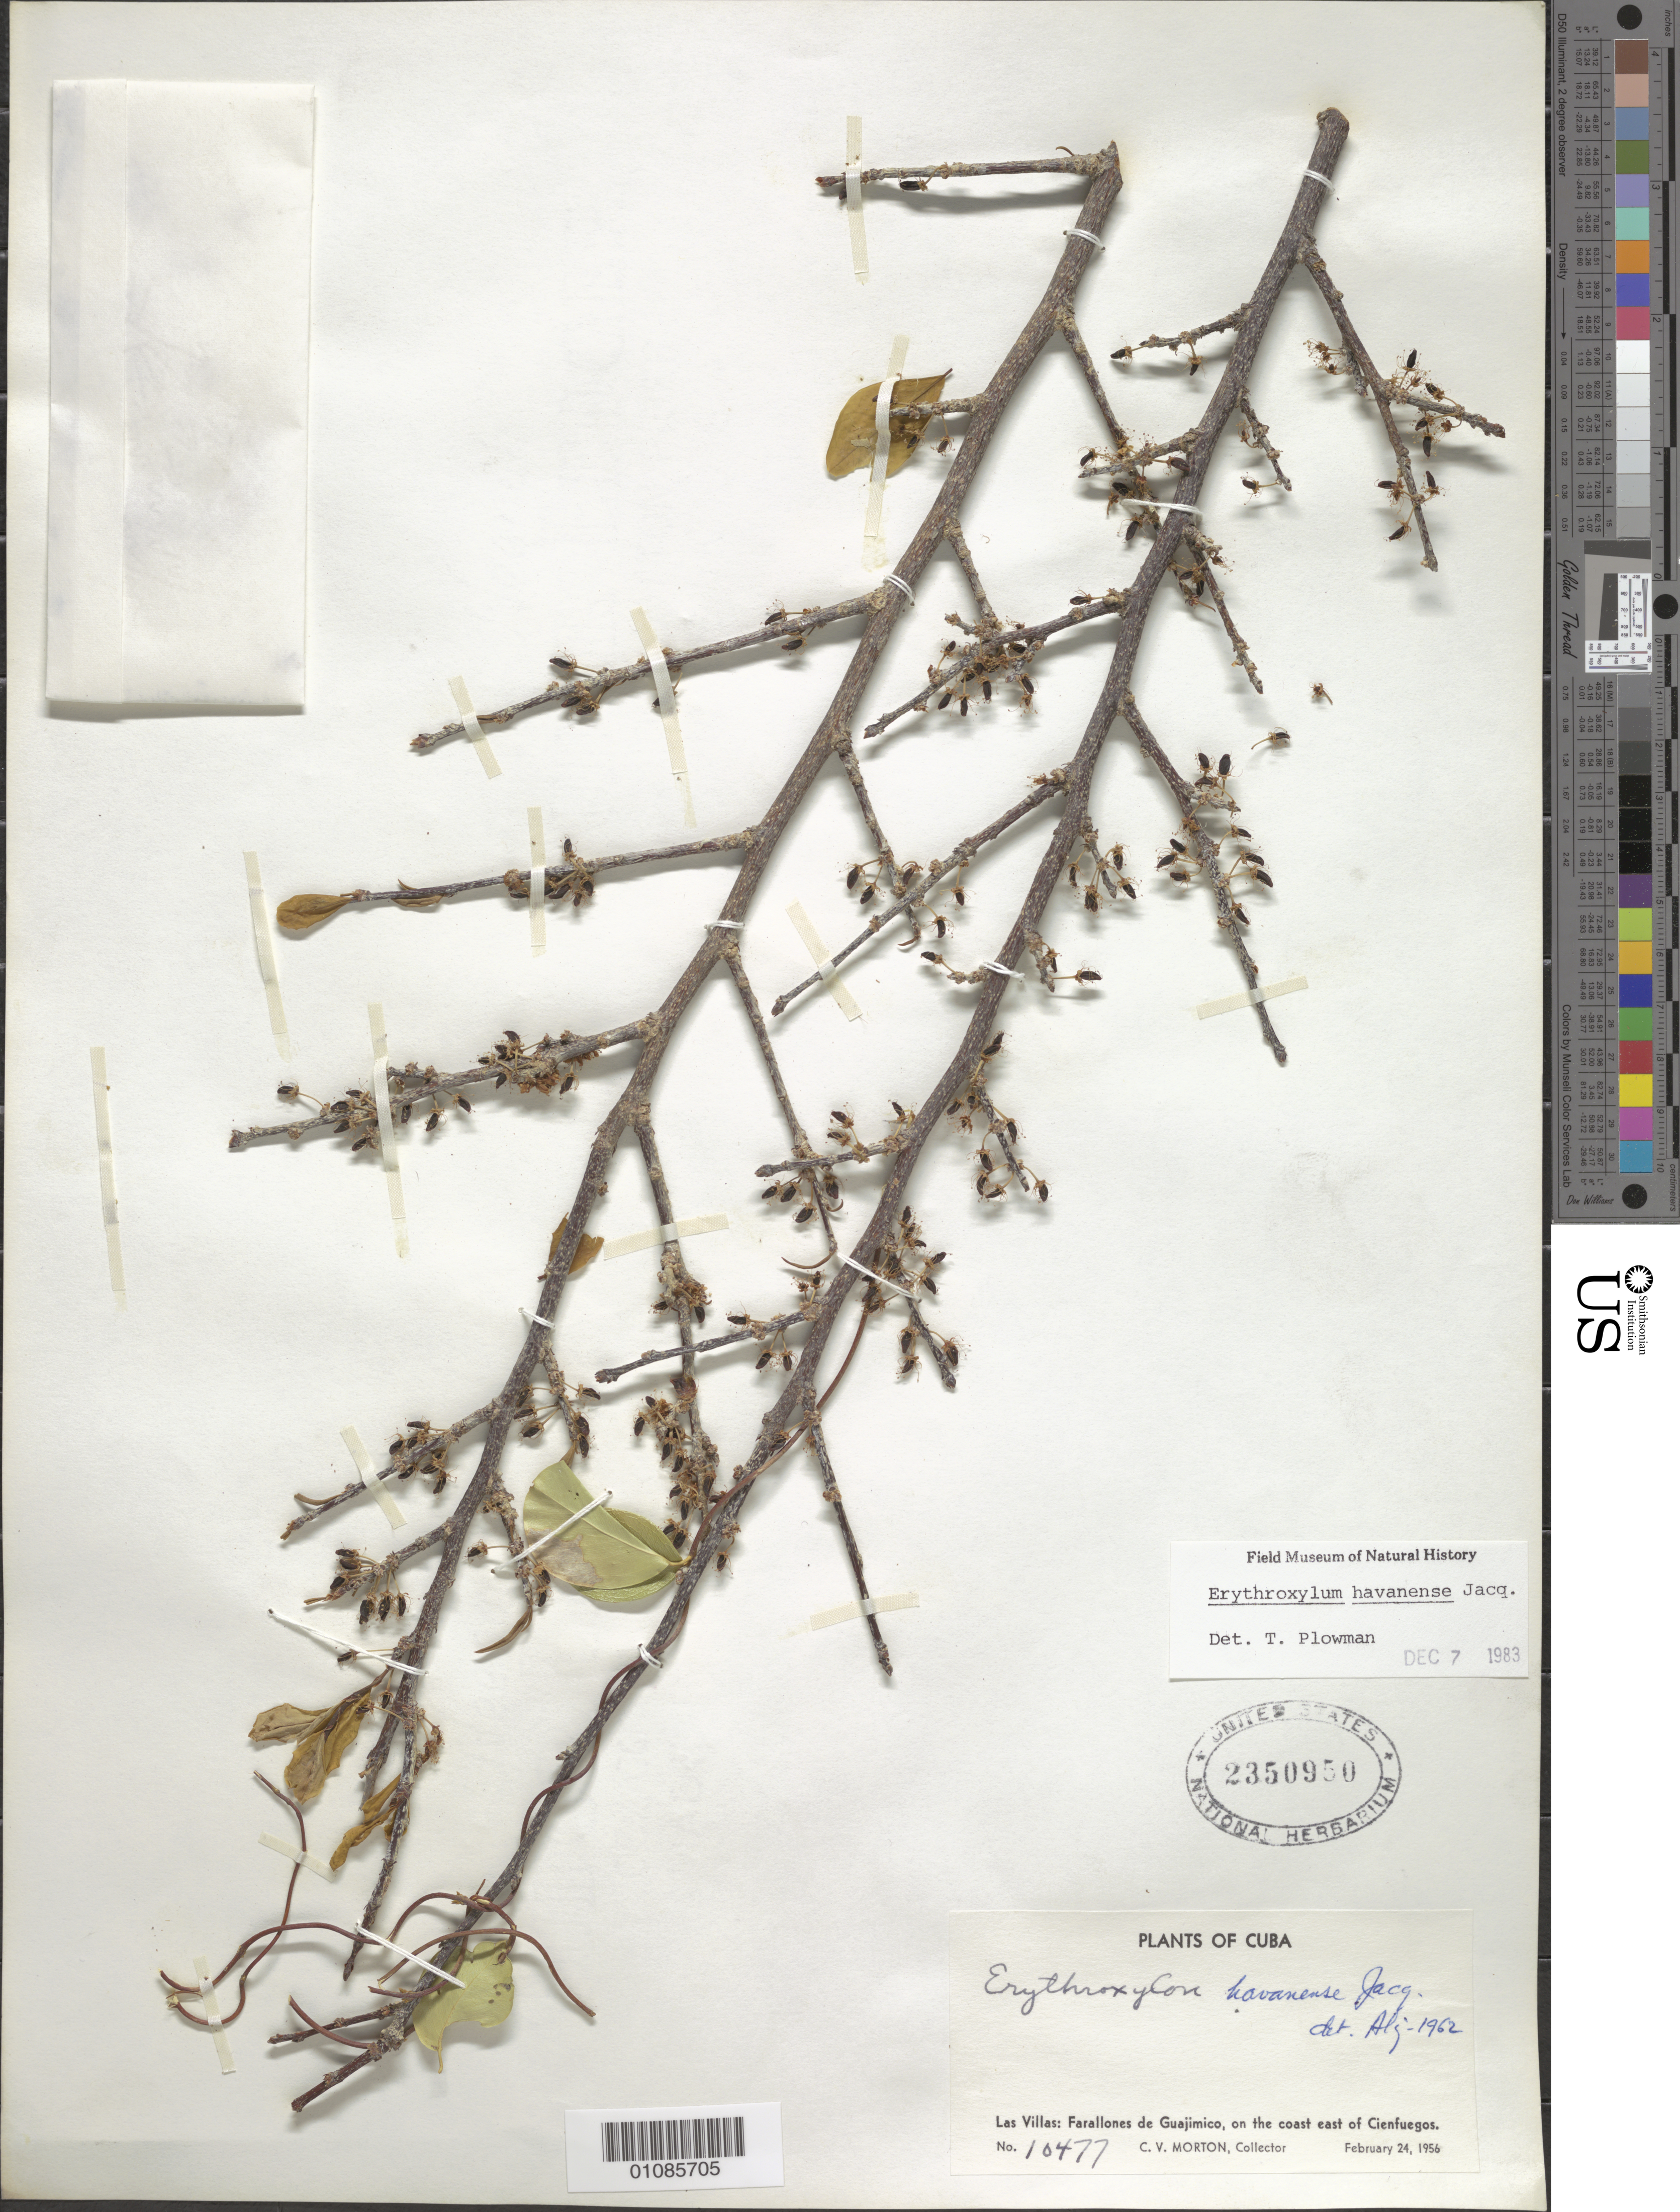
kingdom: Plantae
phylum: Tracheophyta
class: Magnoliopsida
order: Malpighiales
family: Erythroxylaceae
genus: Erythroxylum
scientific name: Erythroxylum havanense var. havanense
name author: Jacq.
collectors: C. V. Morton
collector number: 10477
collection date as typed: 24 Feb 1956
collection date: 1956-02-24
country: Cuba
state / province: Villa Clara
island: Cuba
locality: on the coast E of Cienfuegos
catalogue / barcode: US 2350950